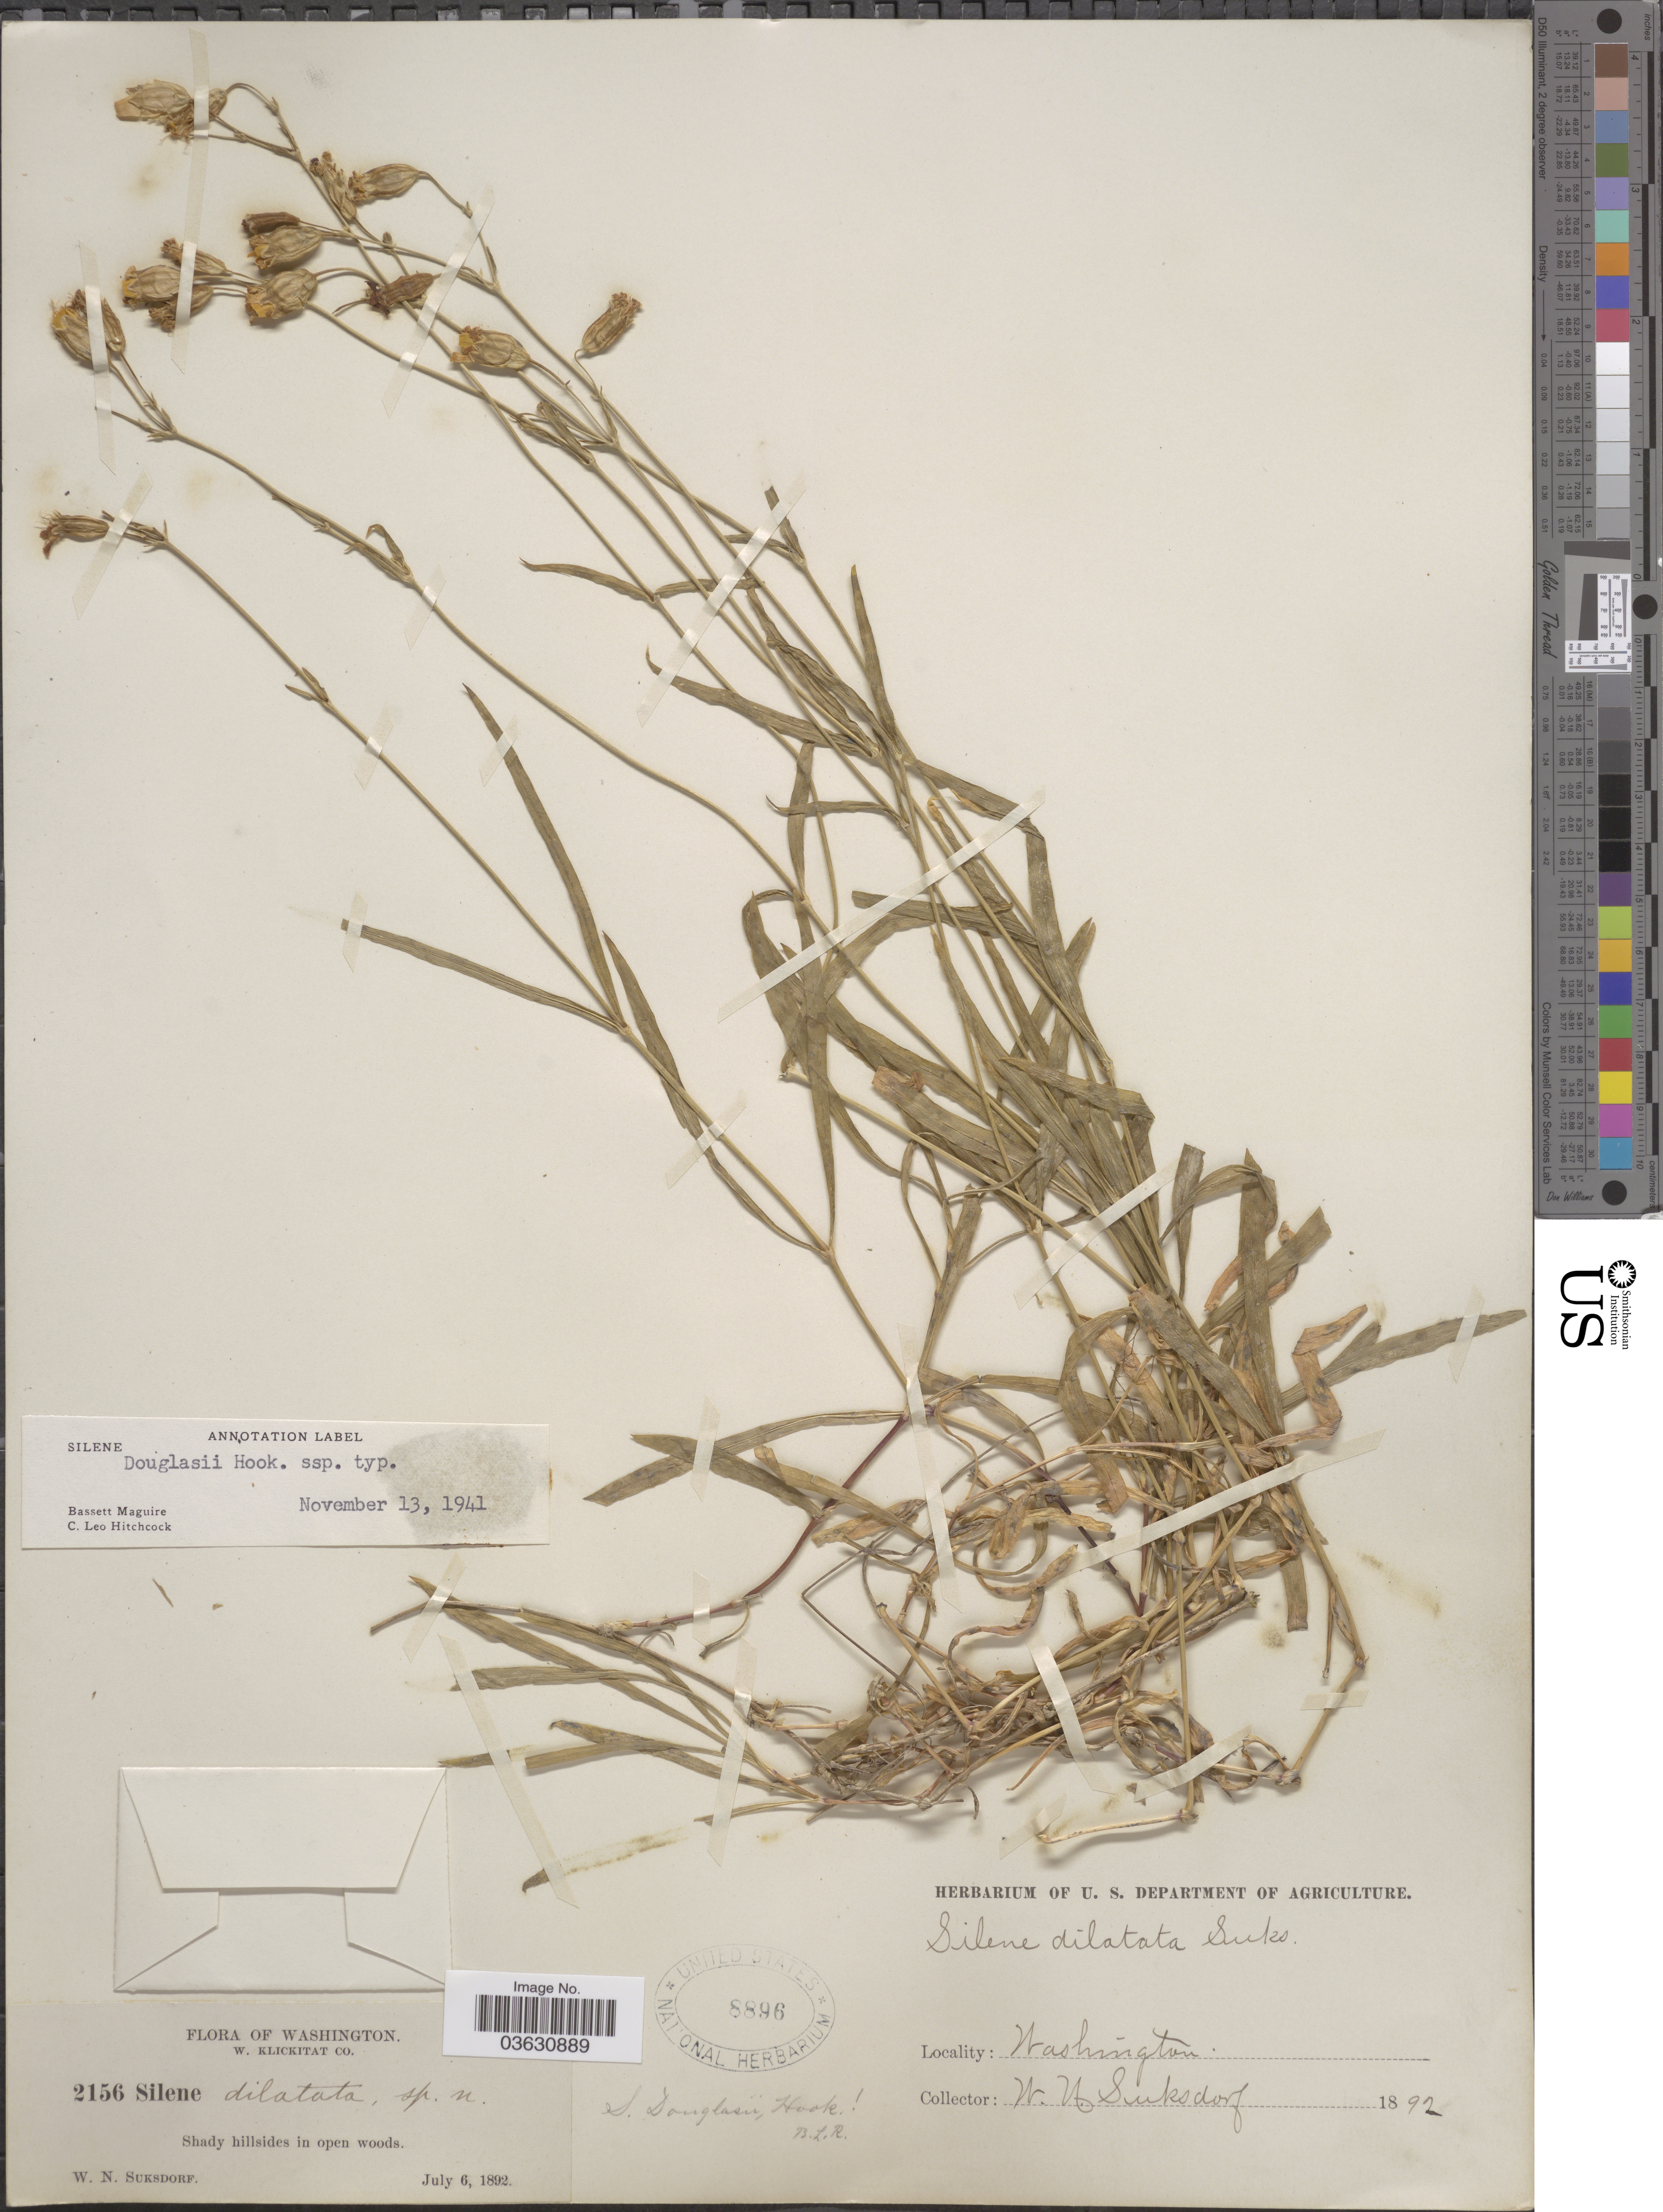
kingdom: Plantae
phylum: Tracheophyta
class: Magnoliopsida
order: Caryophyllales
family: Caryophyllaceae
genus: Silene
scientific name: Silene douglasii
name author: Hook.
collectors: W. N. Suksdorf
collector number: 2156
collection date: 1892-07-06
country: United States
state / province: Washington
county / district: Klickitat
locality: W. Klickitat Co.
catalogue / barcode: US 8896